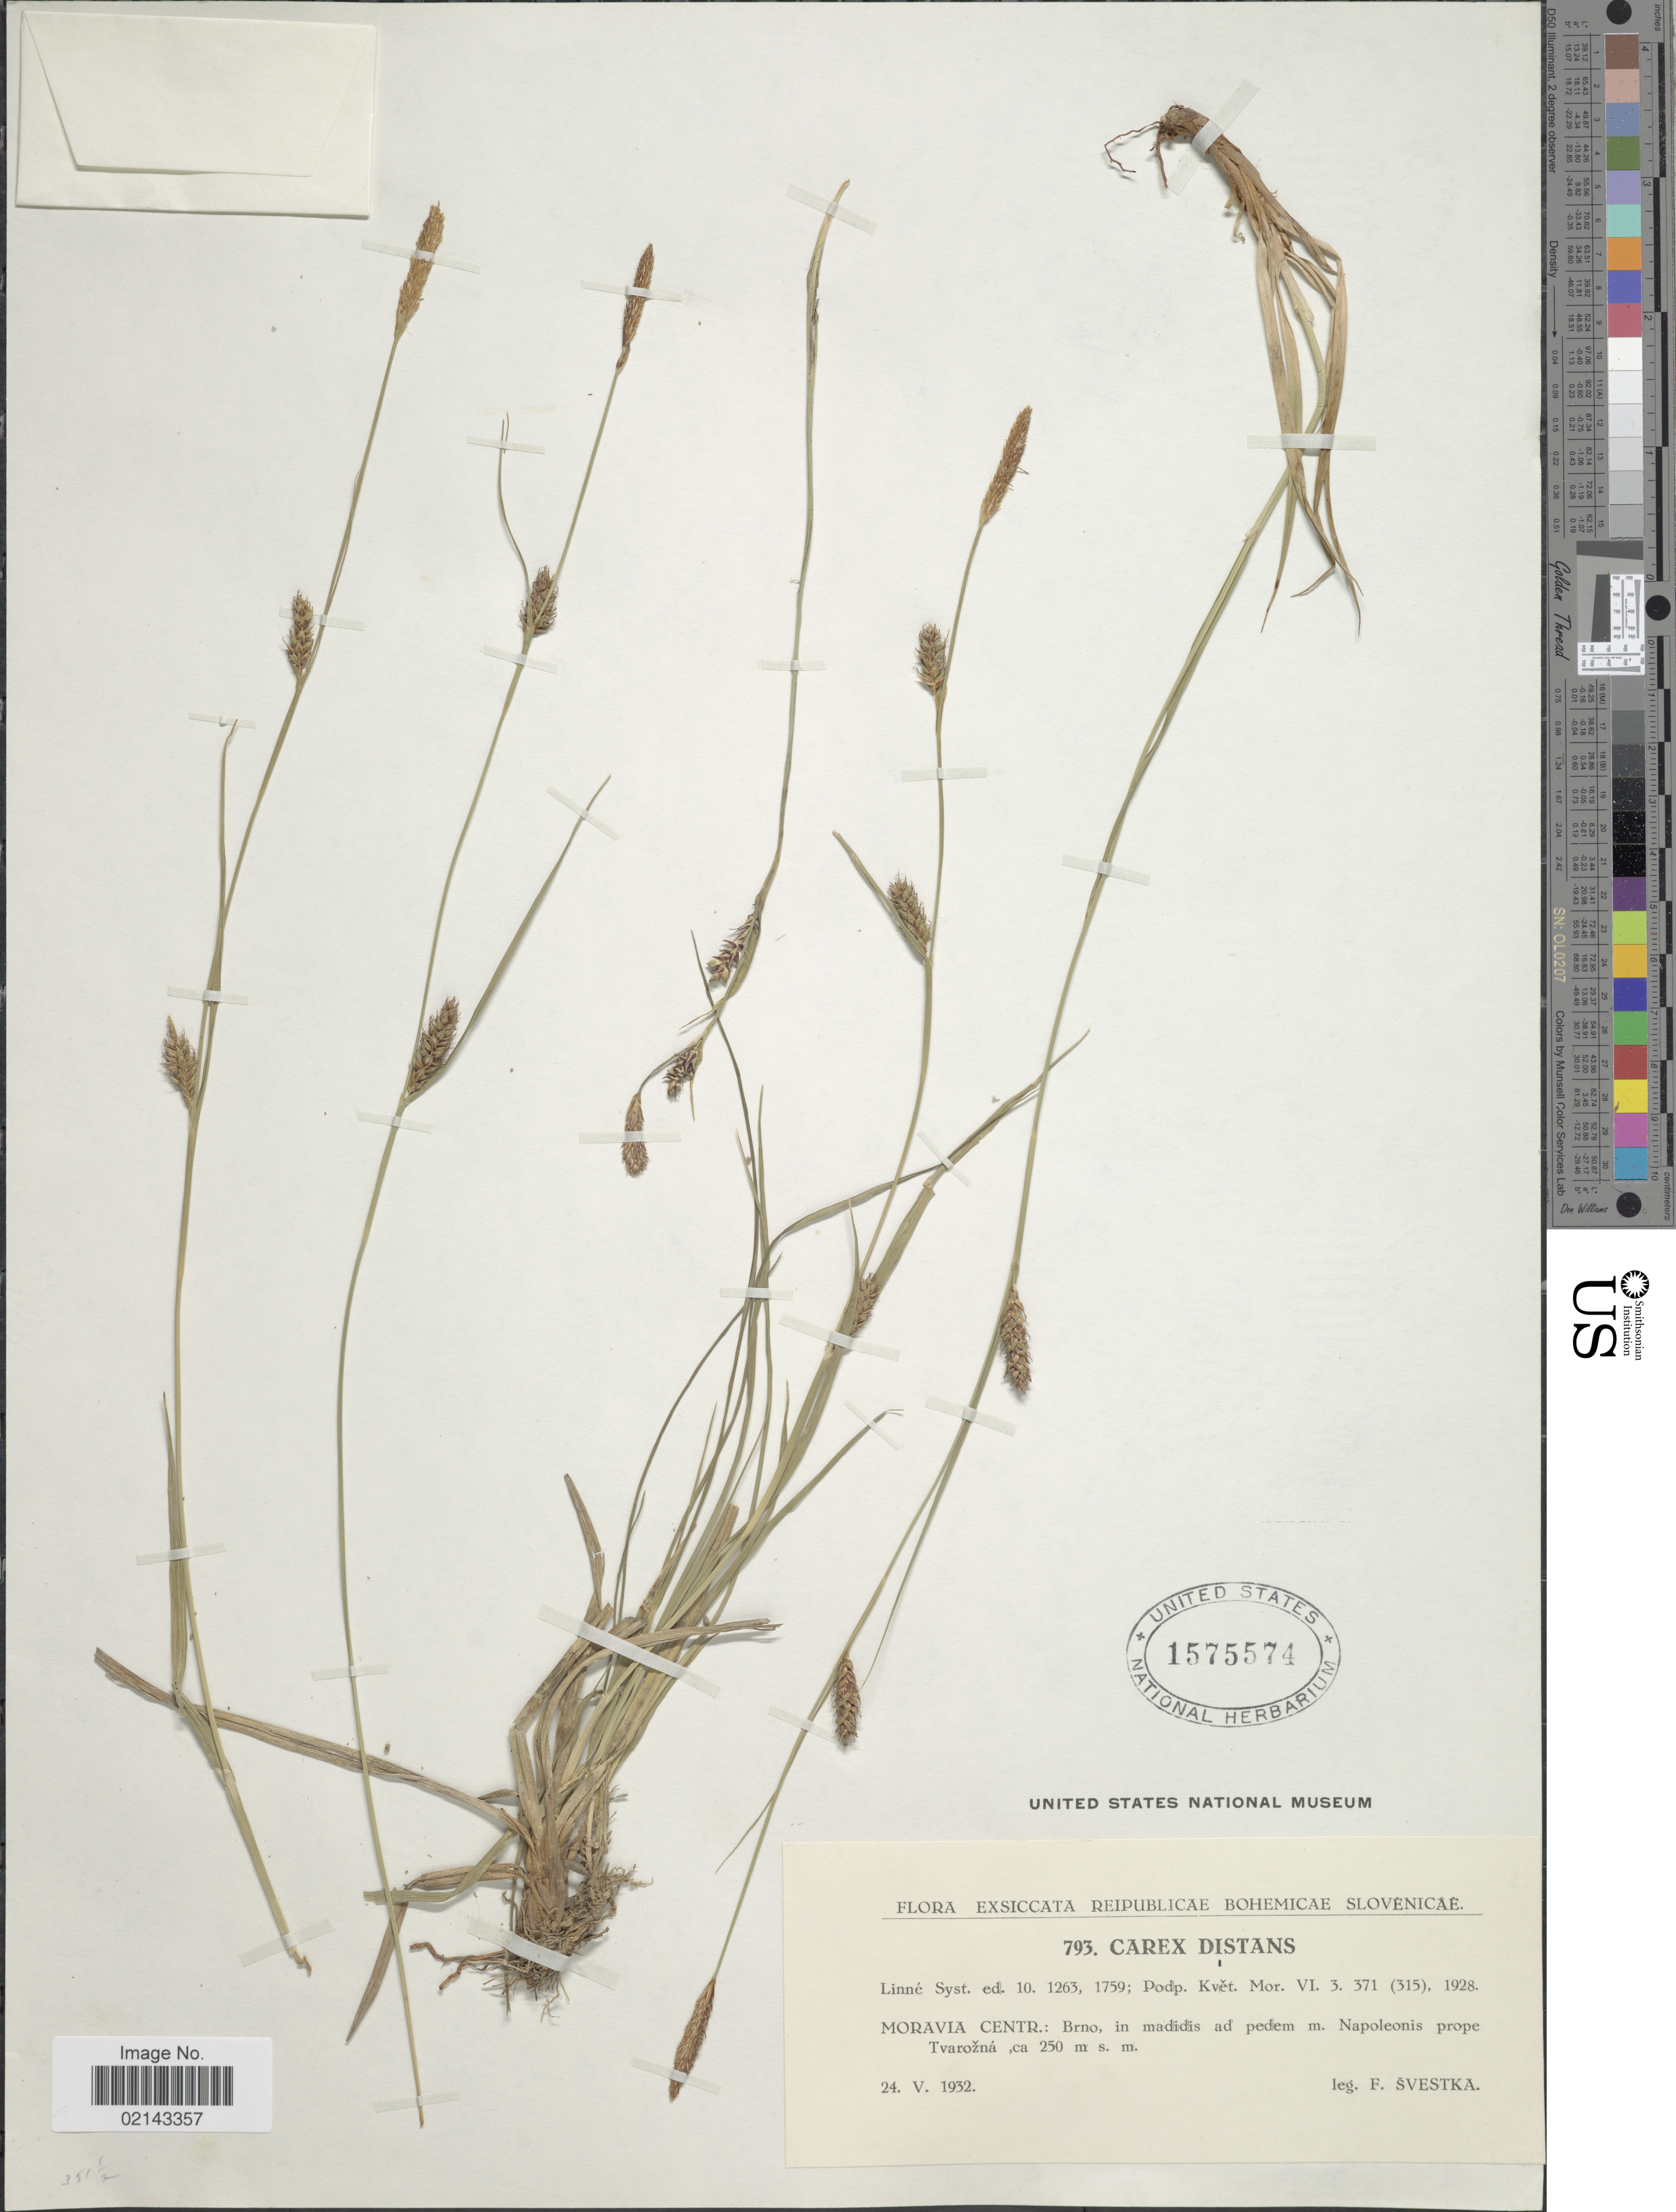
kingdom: Plantae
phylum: Tracheophyta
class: Liliopsida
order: Poales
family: Cyperaceae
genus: Carex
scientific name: Carex distans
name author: L.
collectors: F. Svestka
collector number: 793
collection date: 1932-05-24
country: Czechia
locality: Moravia Centr: brno, in madidis ad pedem m. Napoleonis prope Tvarozna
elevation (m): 250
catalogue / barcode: US 1575574